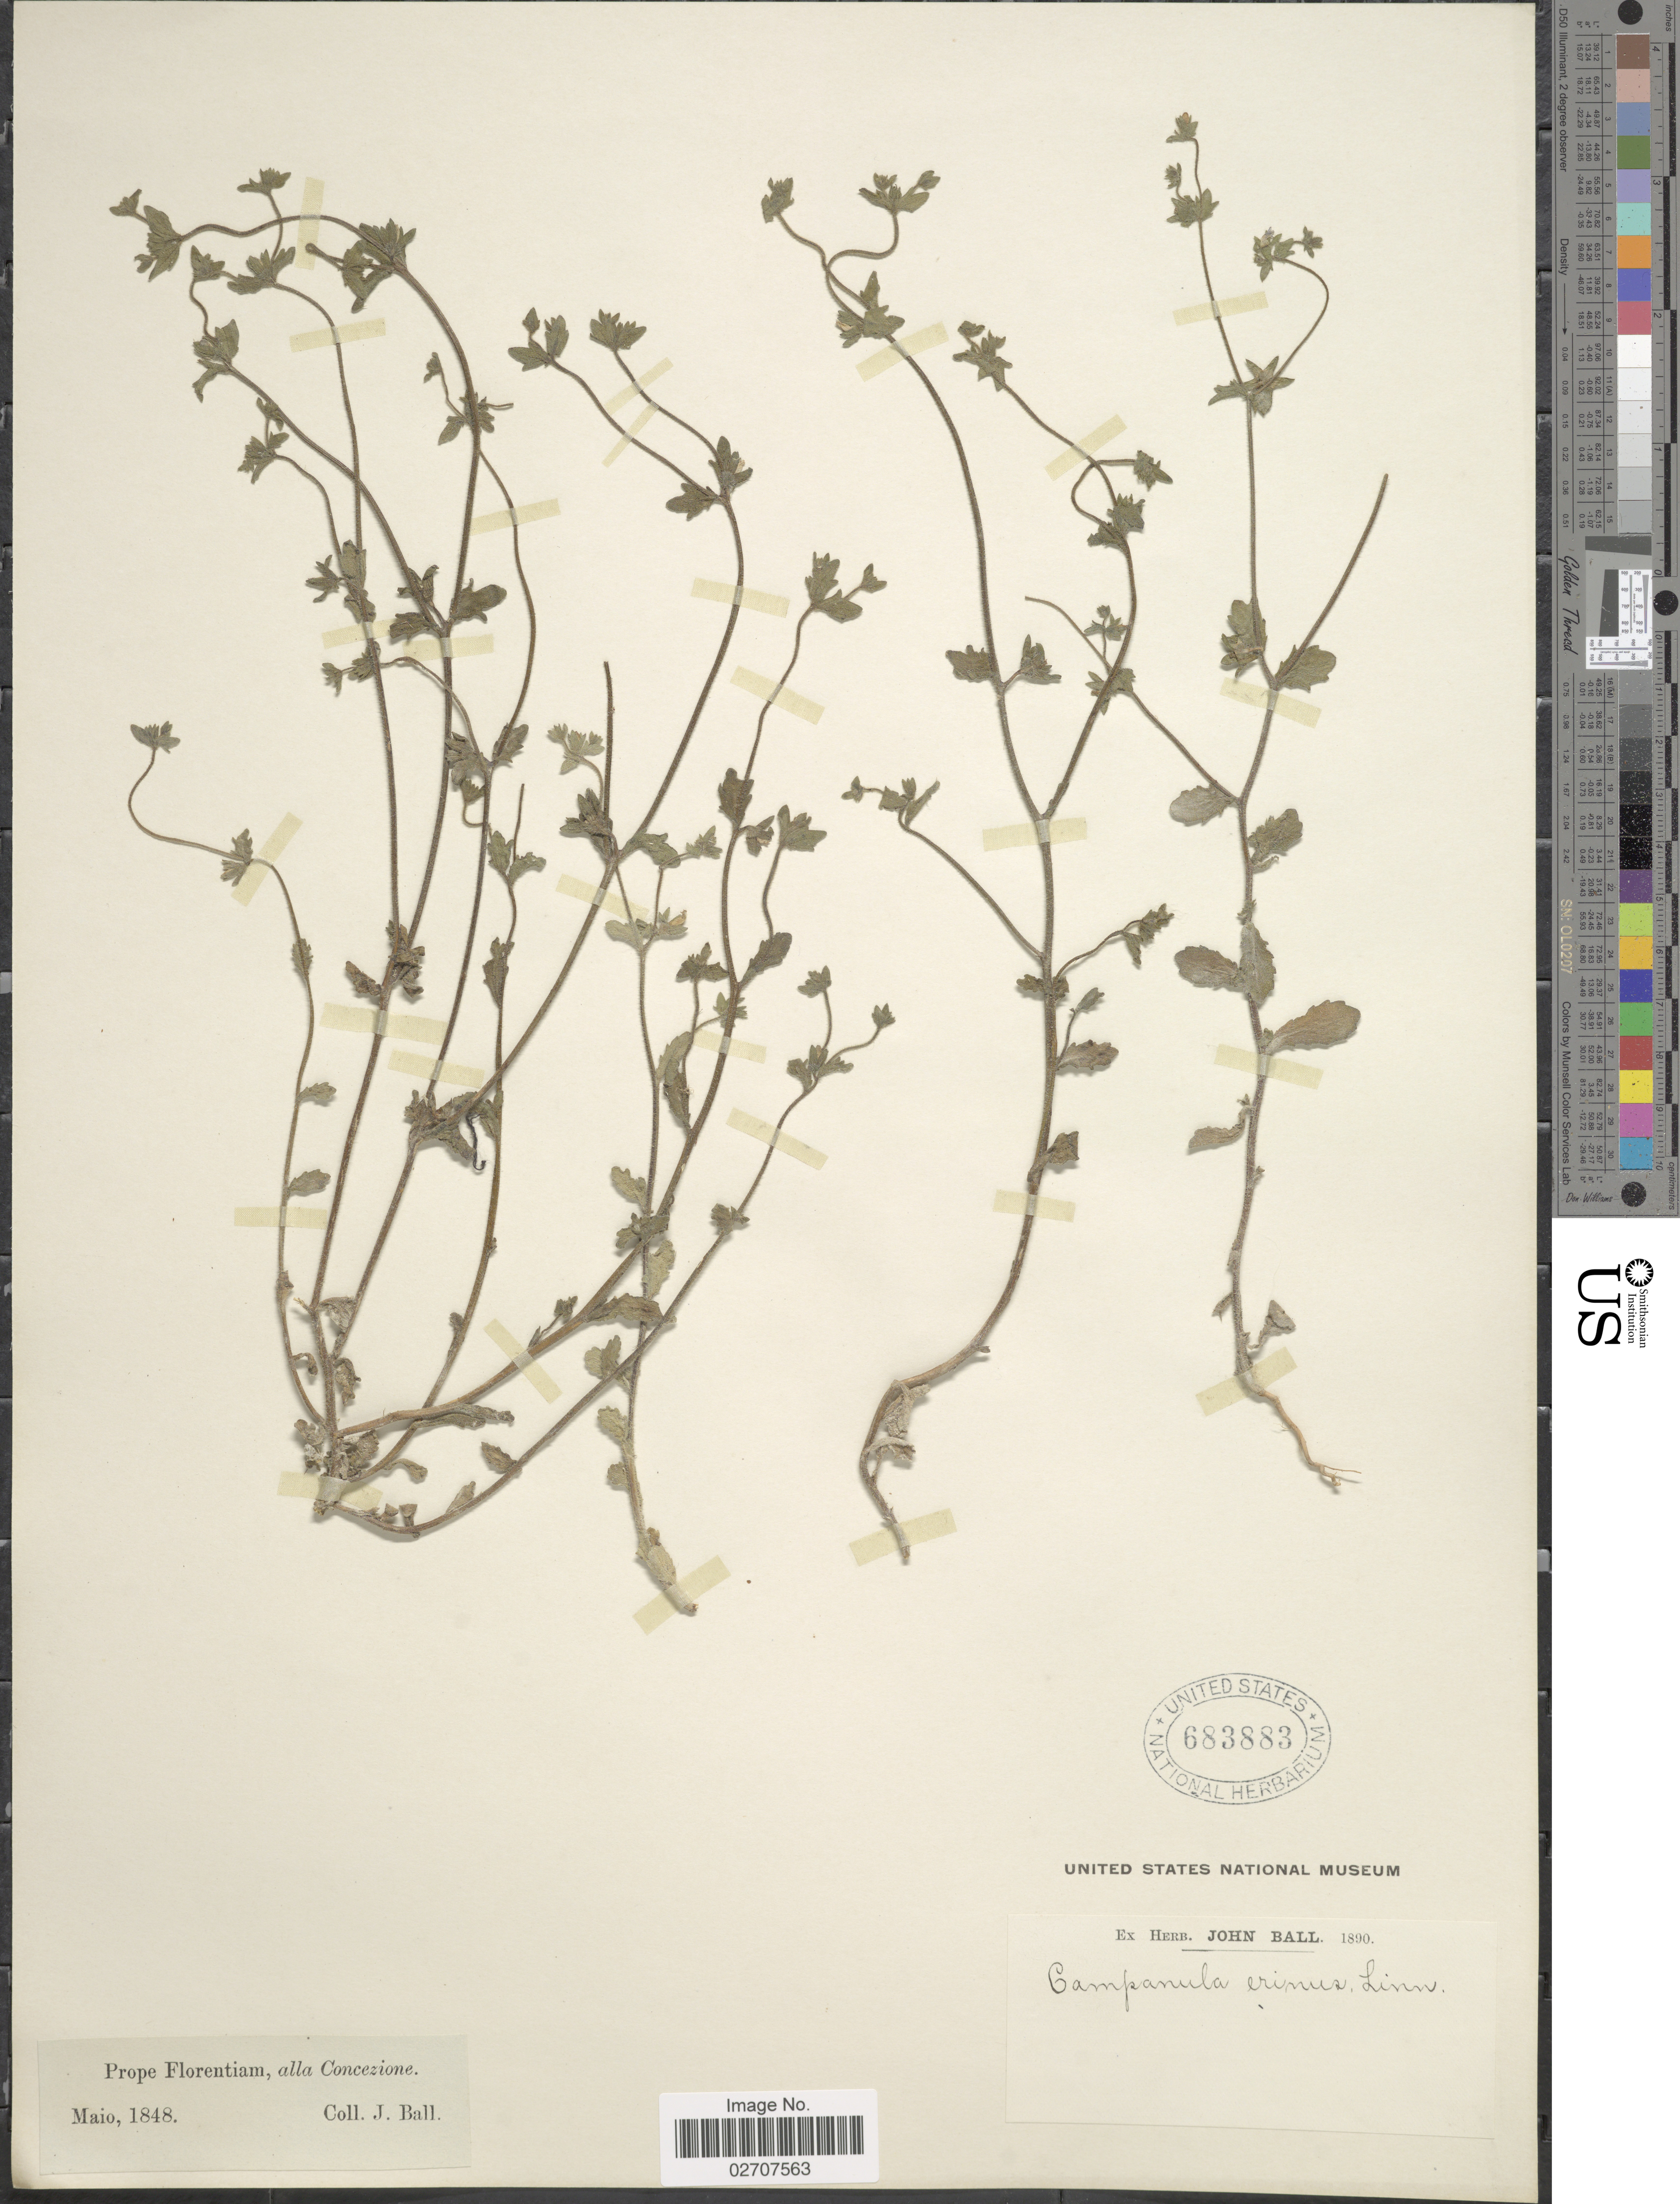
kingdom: Plantae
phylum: Tracheophyta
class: Magnoliopsida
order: Asterales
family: Campanulaceae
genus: Campanula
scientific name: Campanula erinus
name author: L.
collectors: J. Ball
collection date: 1848-05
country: Italy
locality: Prope Florentiam, alla Concezione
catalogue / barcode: US 683883